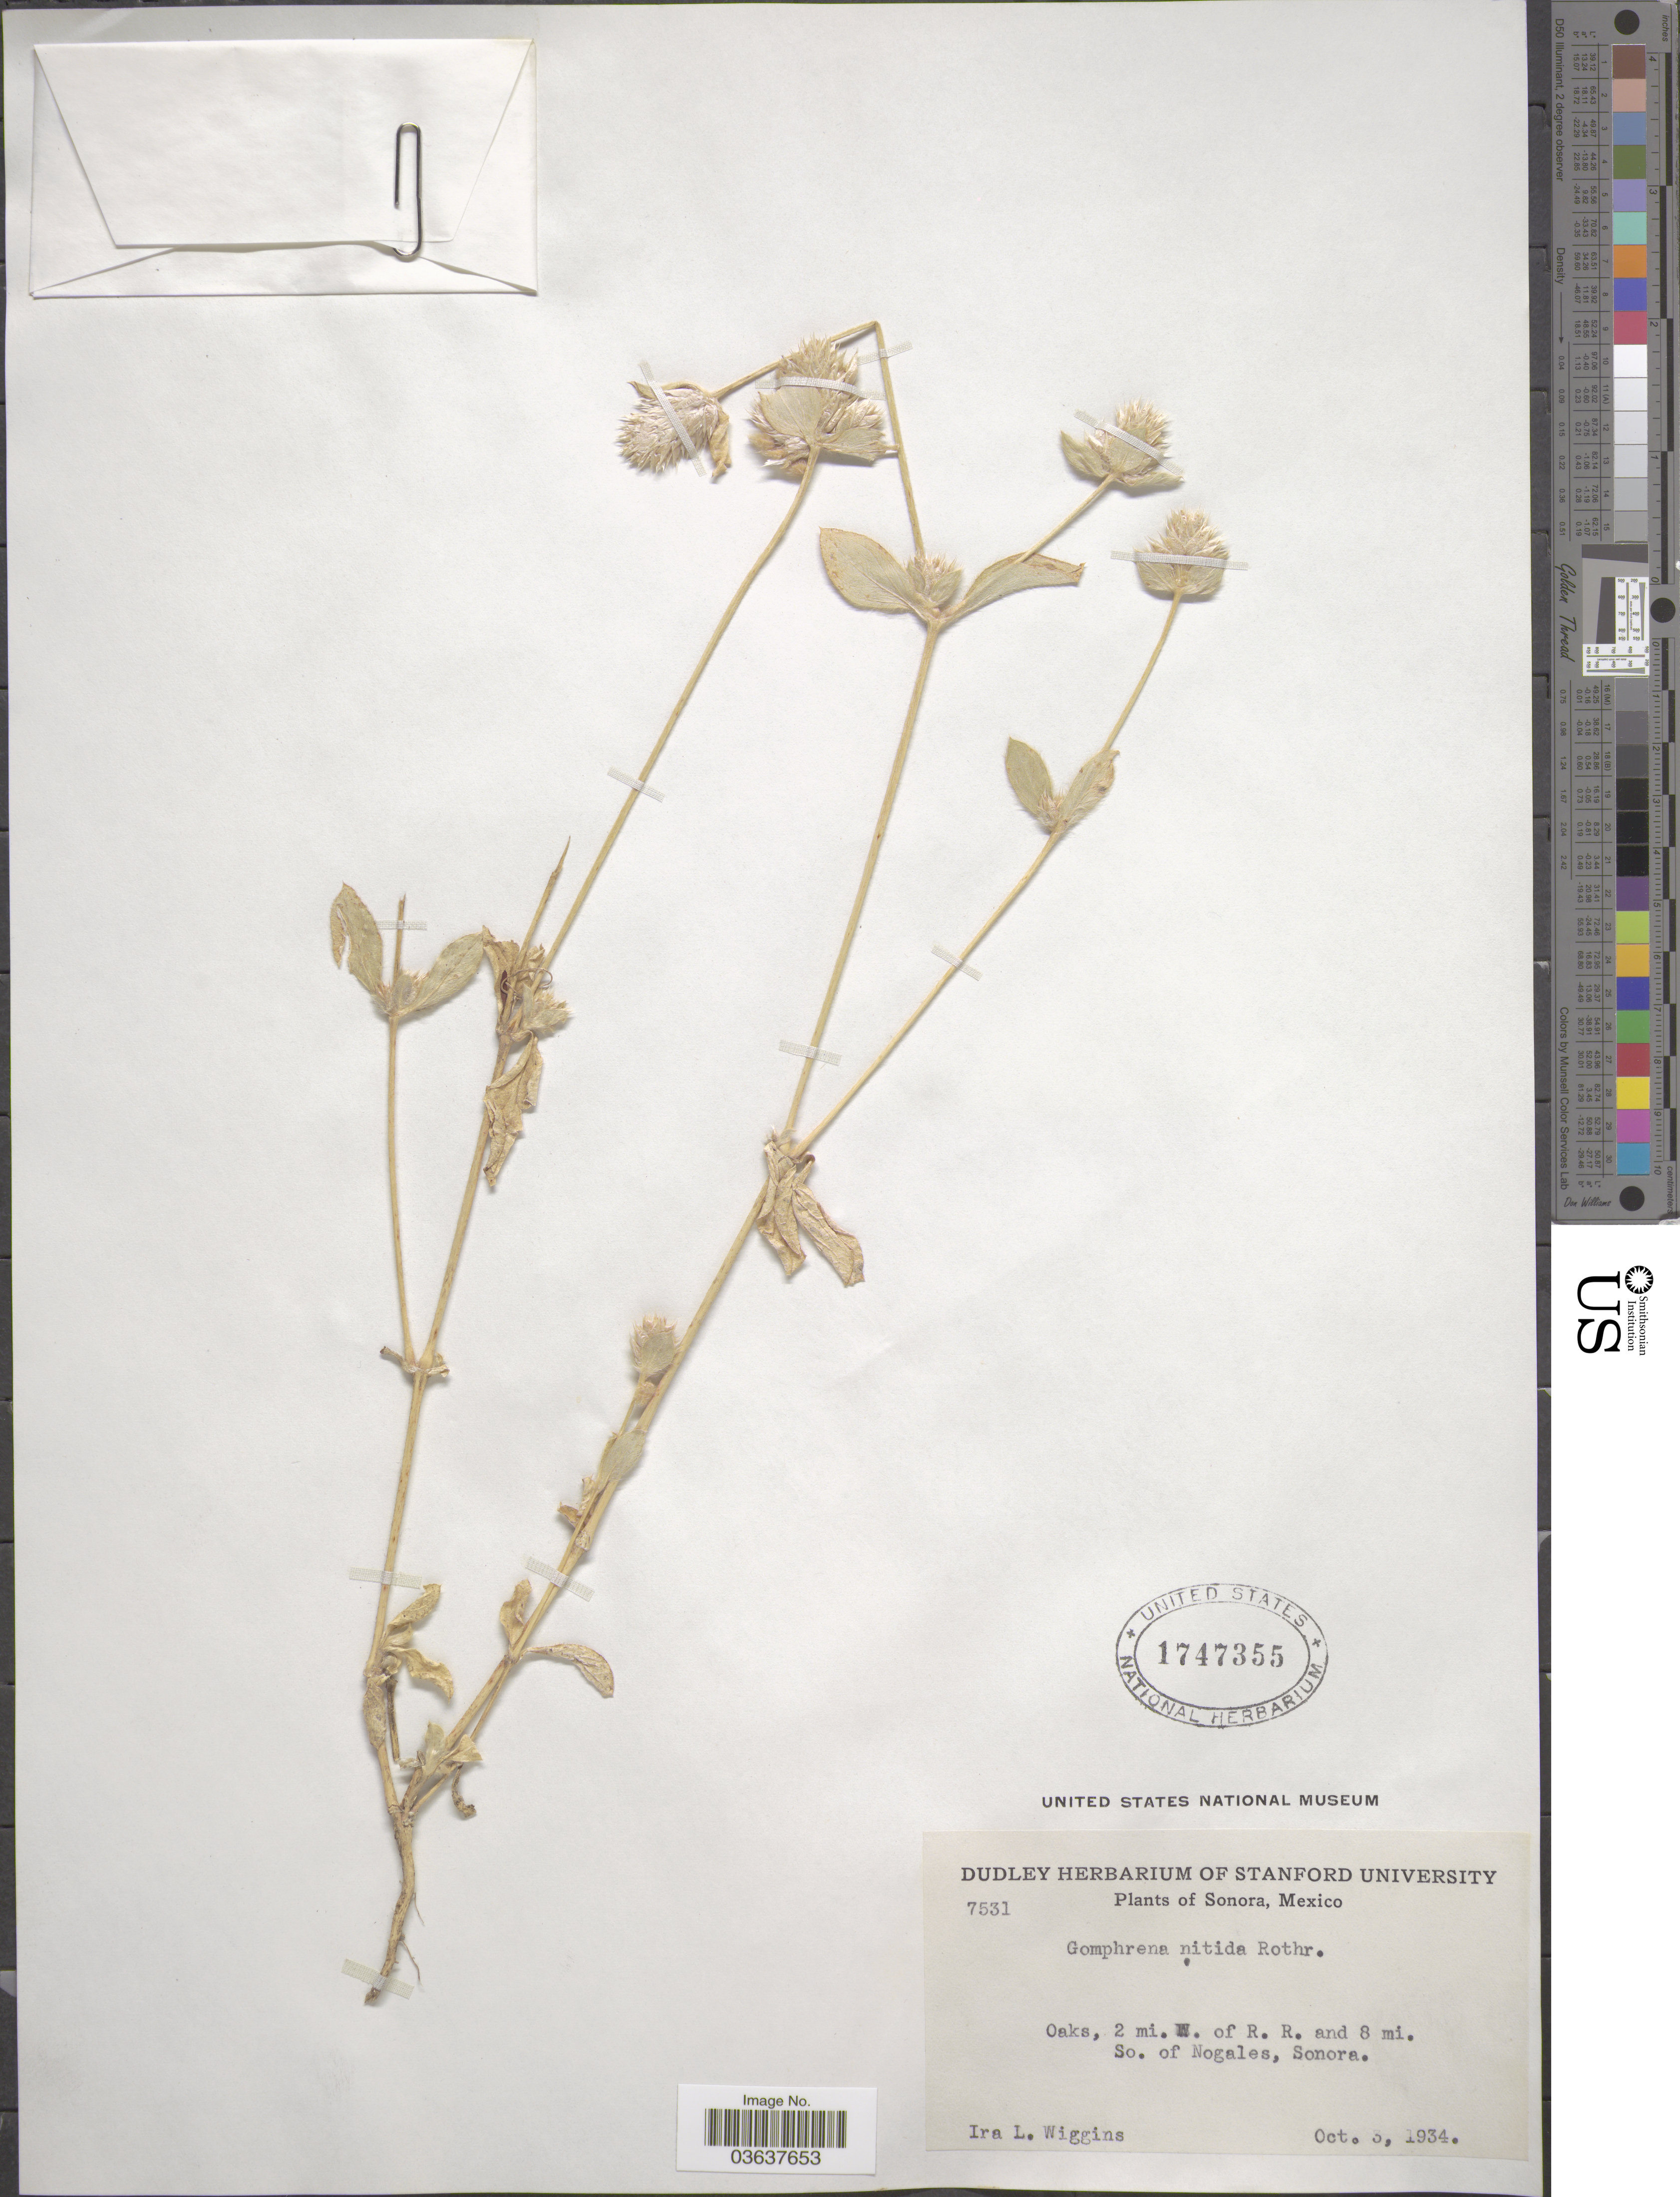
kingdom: Plantae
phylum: Tracheophyta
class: Magnoliopsida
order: Caryophyllales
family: Amaranthaceae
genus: Gomphrena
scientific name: Gomphrena nitida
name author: Rothr.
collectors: I. L. Wiggins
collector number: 7531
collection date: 1934-10-03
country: Mexico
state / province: Sonora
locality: Oaks, 2 mi. W. of R. R. and 8 mi. So. of Nogales.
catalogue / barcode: US 1747355